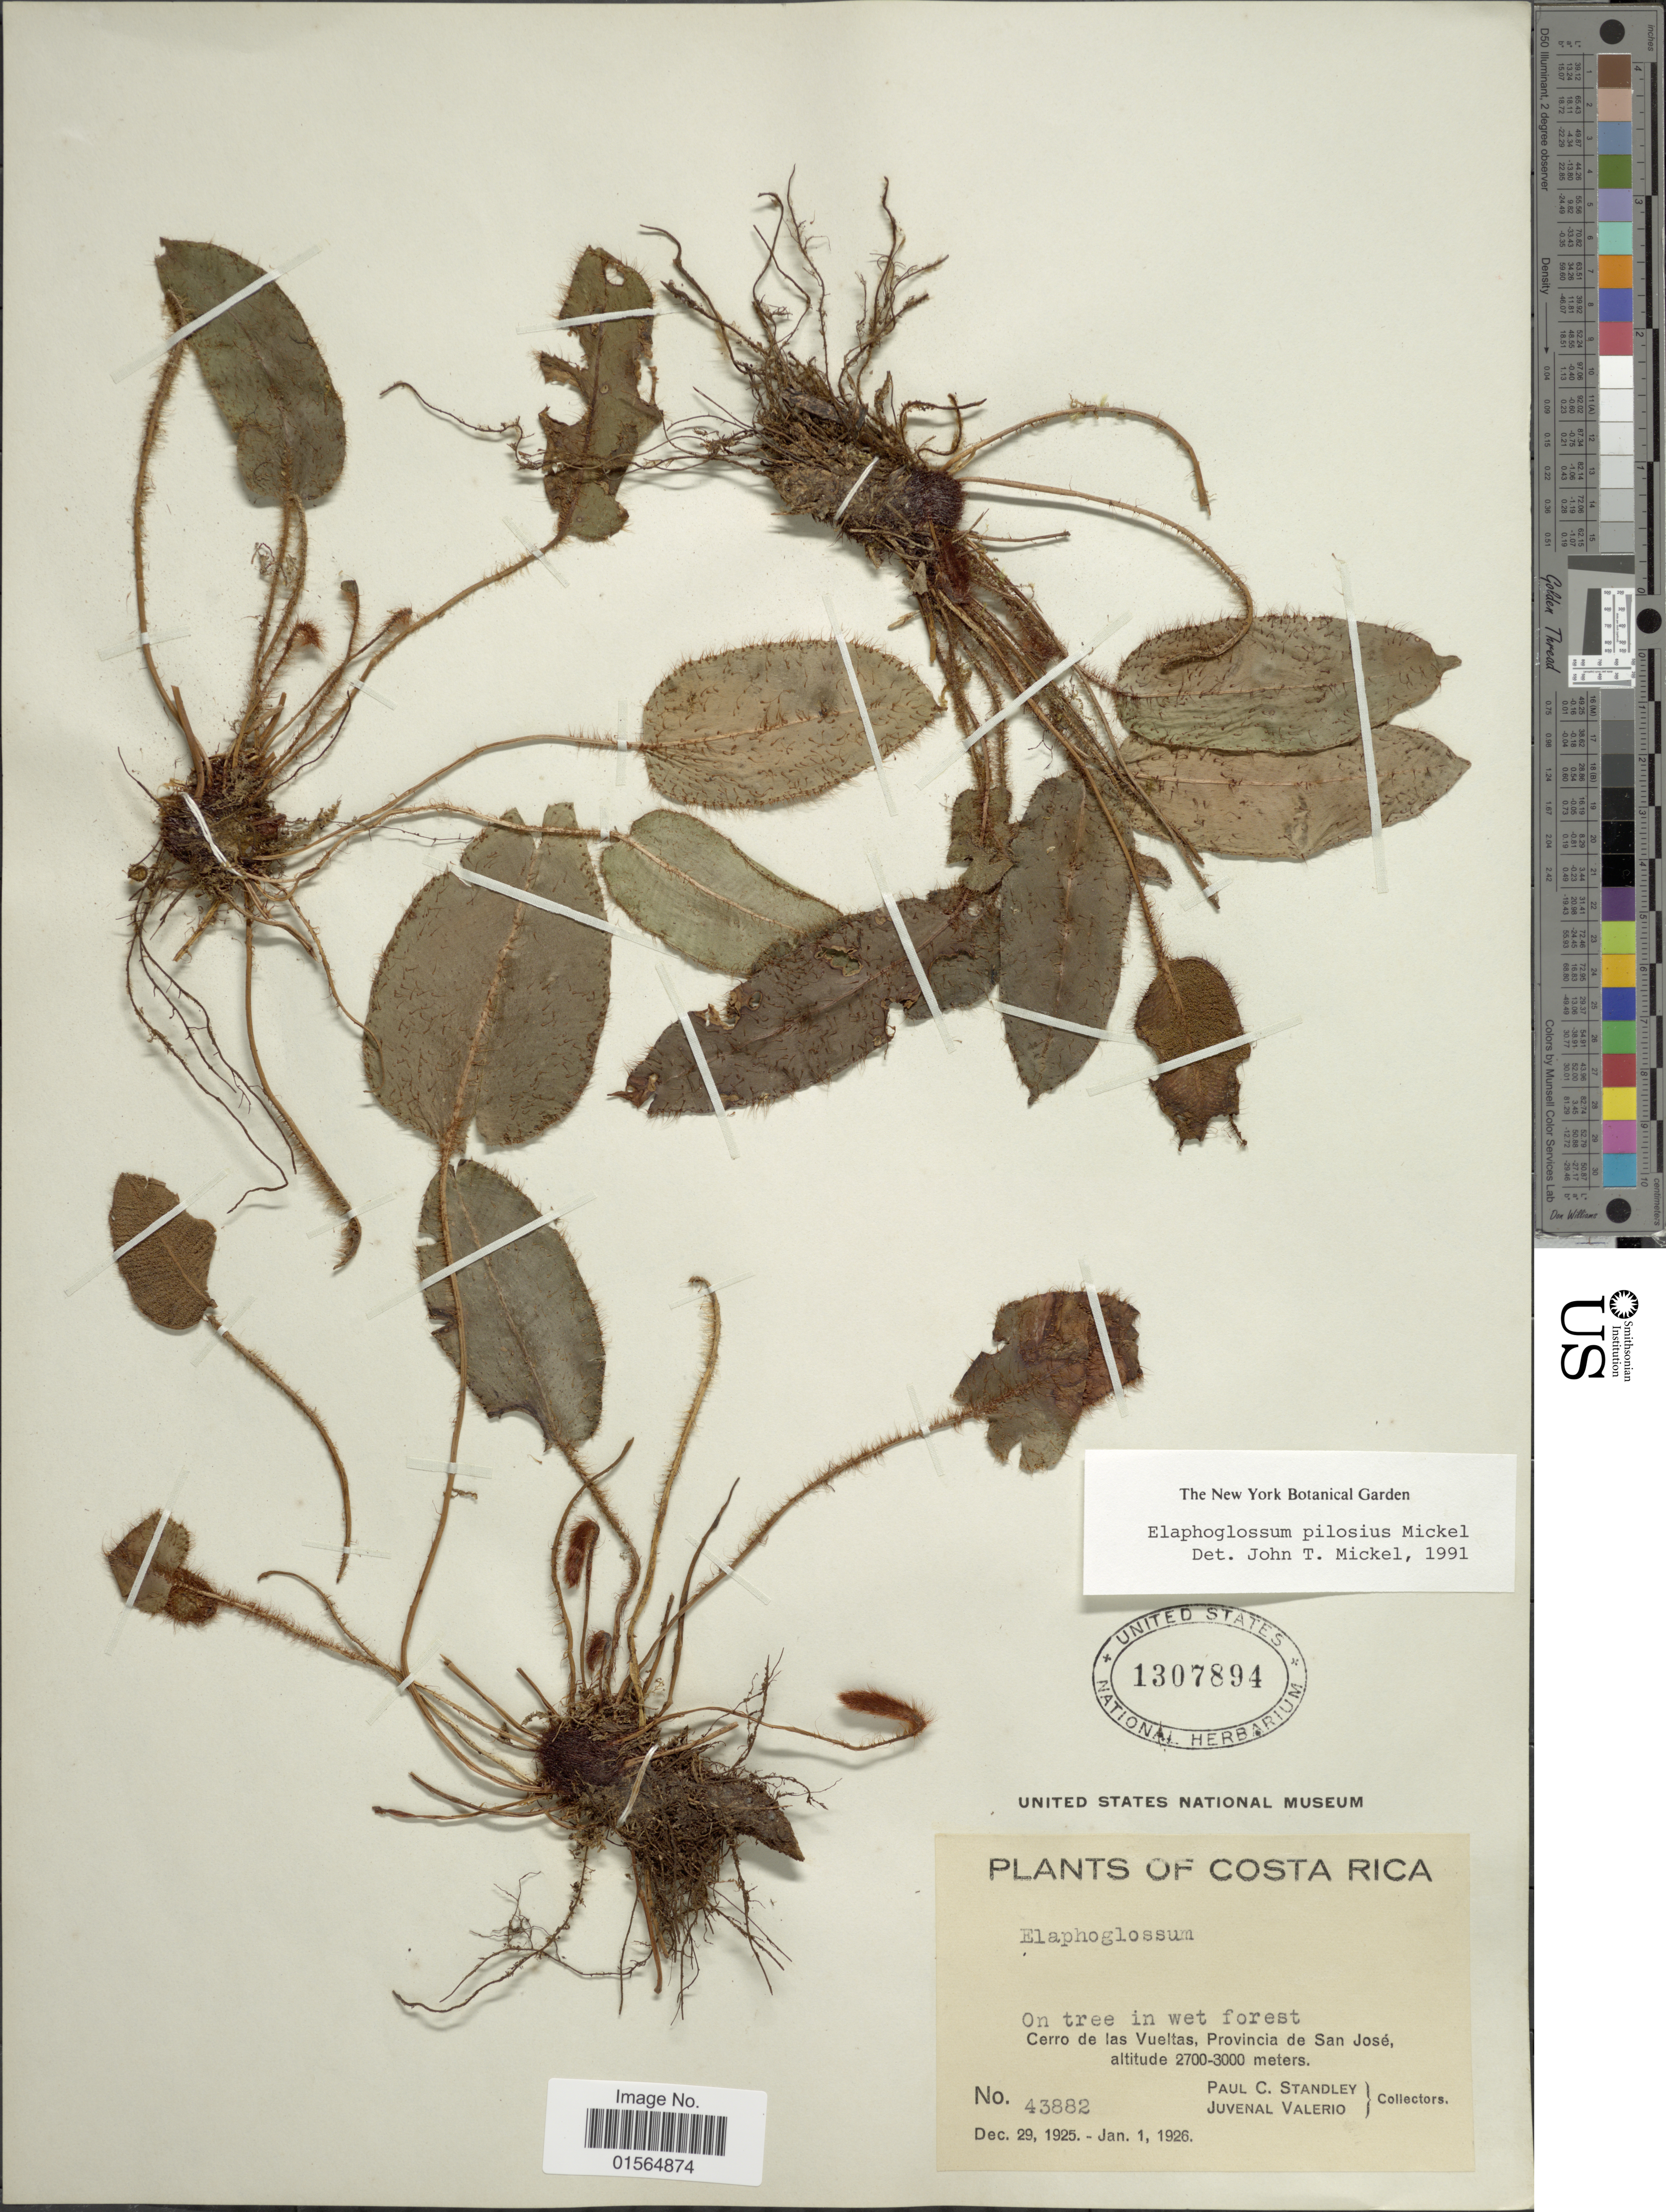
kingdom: Plantae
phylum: Tracheophyta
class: Polypodiopsida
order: Polypodiales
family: Dryopteridaceae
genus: Elaphoglossum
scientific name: Elaphoglossum pilosius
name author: Mickel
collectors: P. C. Standley & J. Valerio R.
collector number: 43882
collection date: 1925-12-29/1926-01-01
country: Costa Rica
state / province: San José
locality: Cerro de las Vueltas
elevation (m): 2700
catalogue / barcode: US 1307894